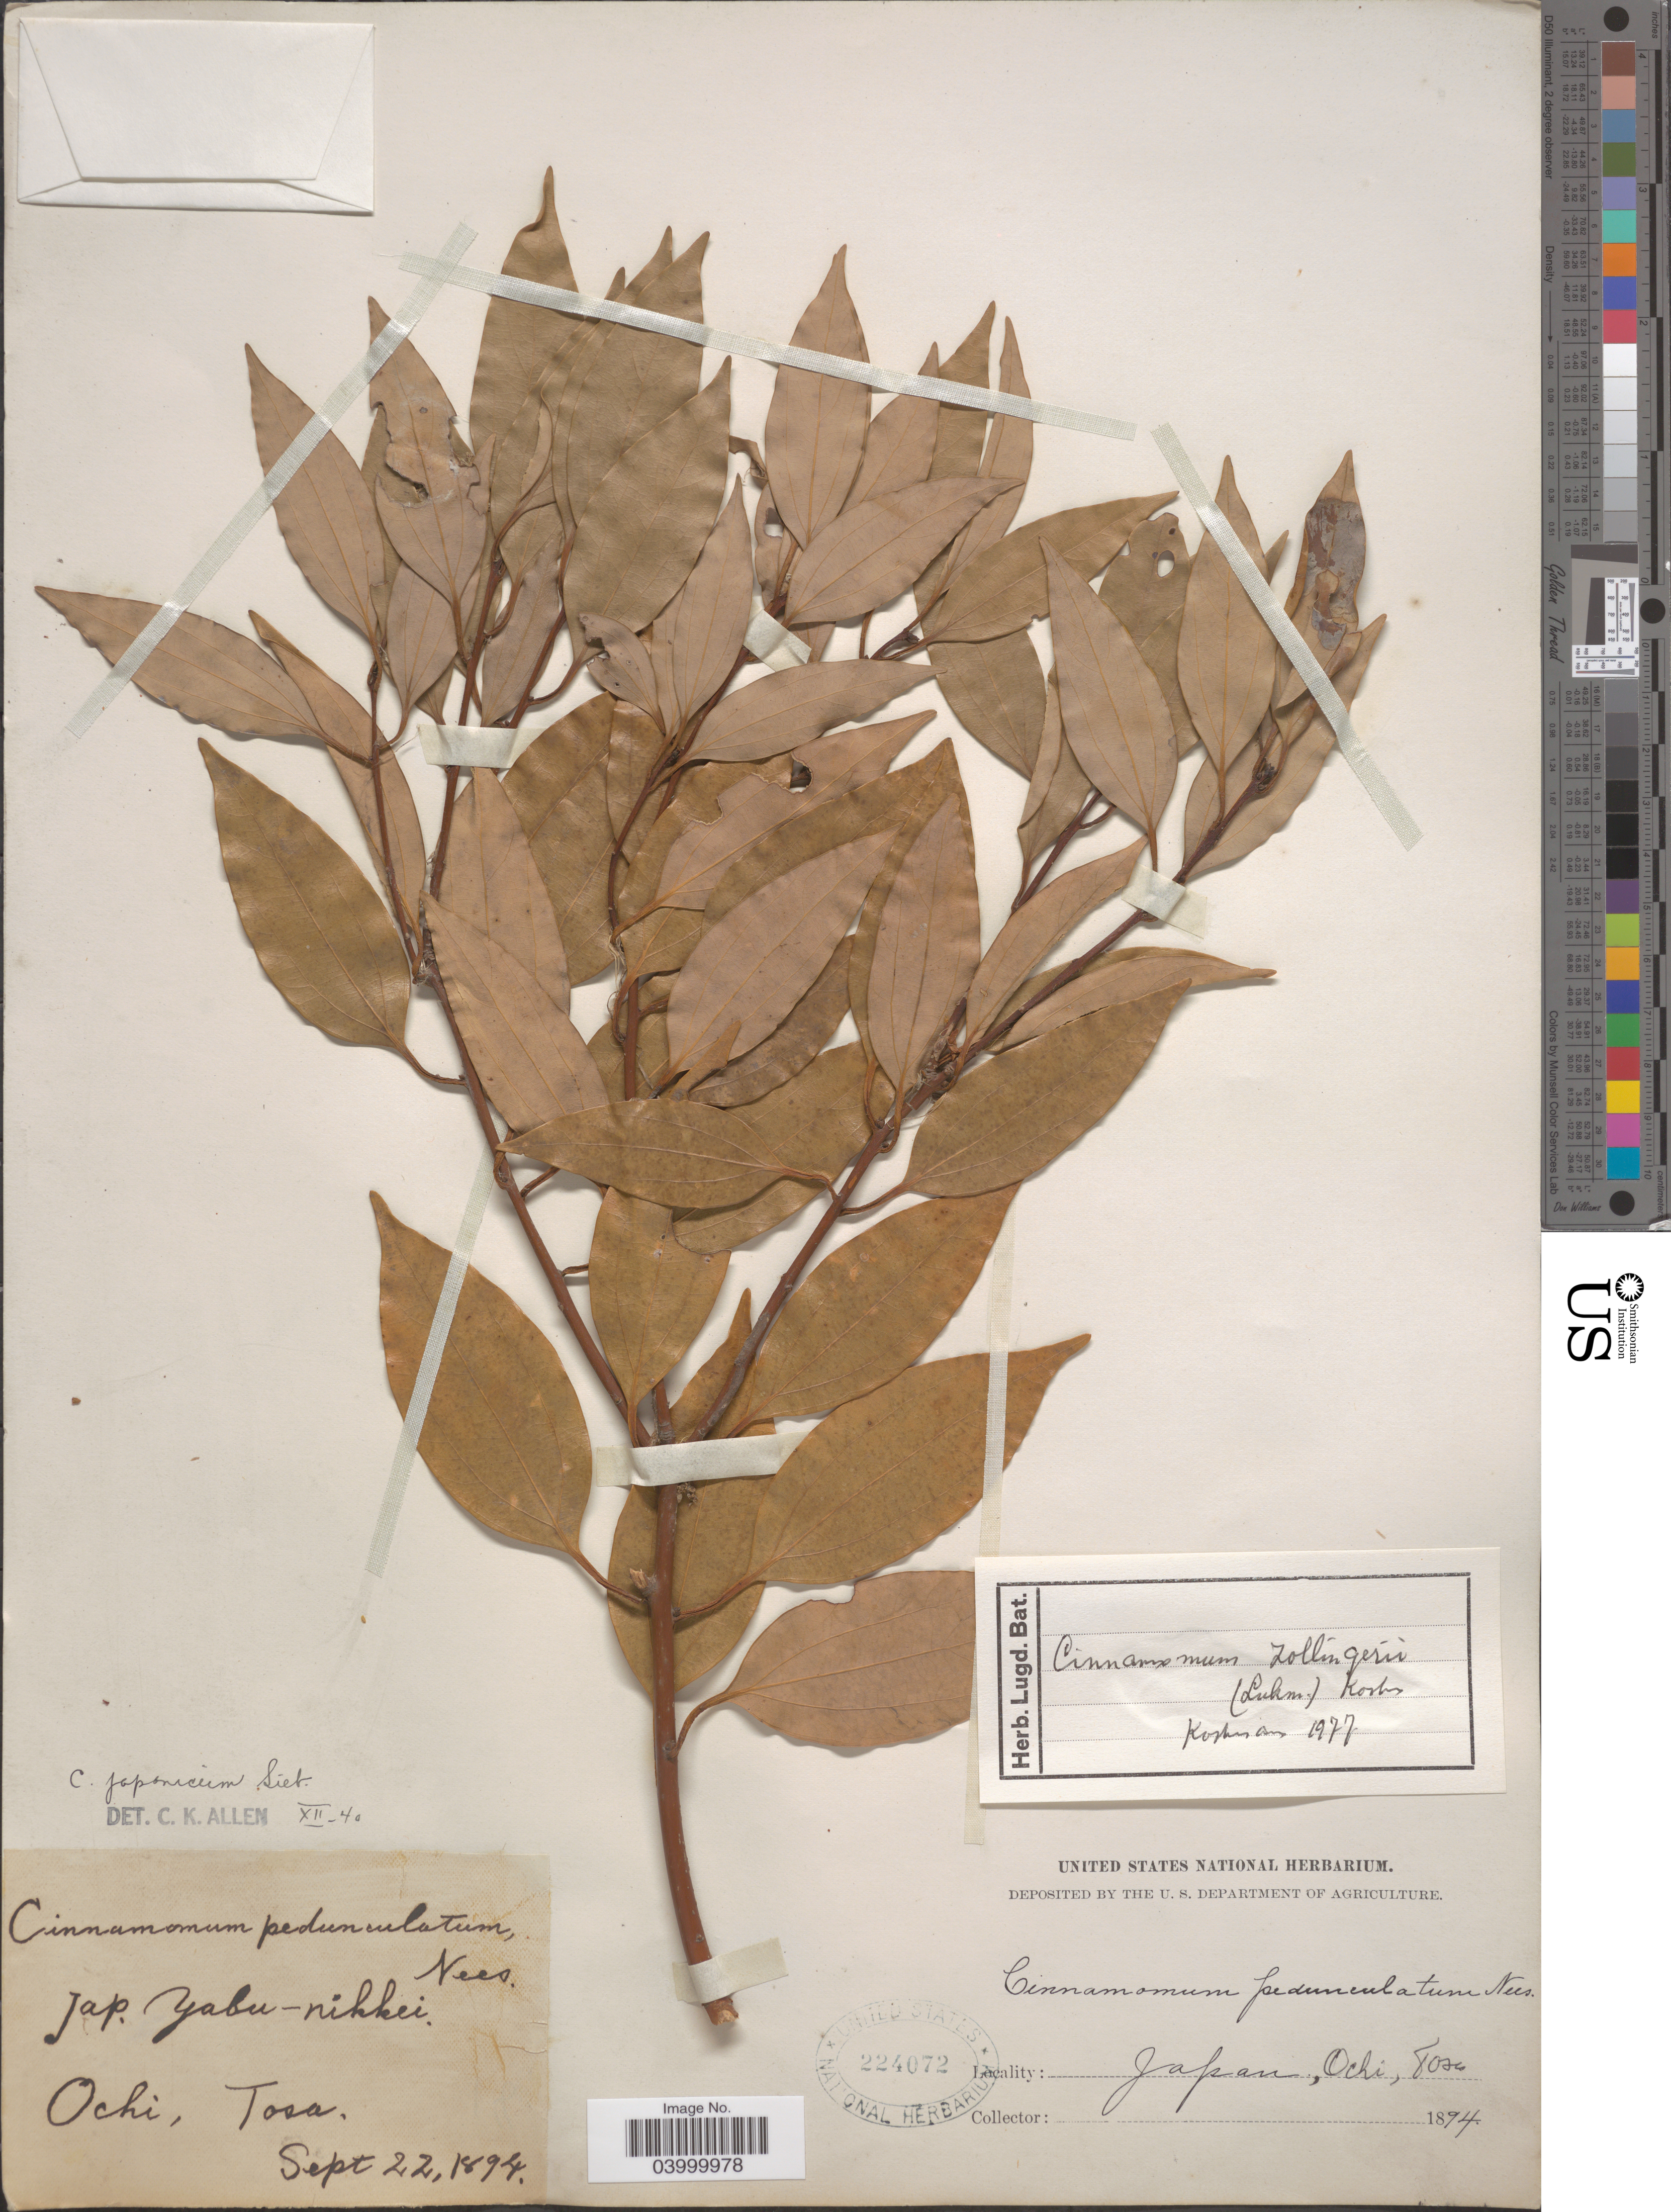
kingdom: Plantae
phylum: Tracheophyta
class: Magnoliopsida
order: Laurales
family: Lauraceae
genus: Cinnamomum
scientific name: Cinnamomum zollingeri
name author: Lukman.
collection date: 1894-09-22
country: Japan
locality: Ochi, Tosa.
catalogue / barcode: US 224072